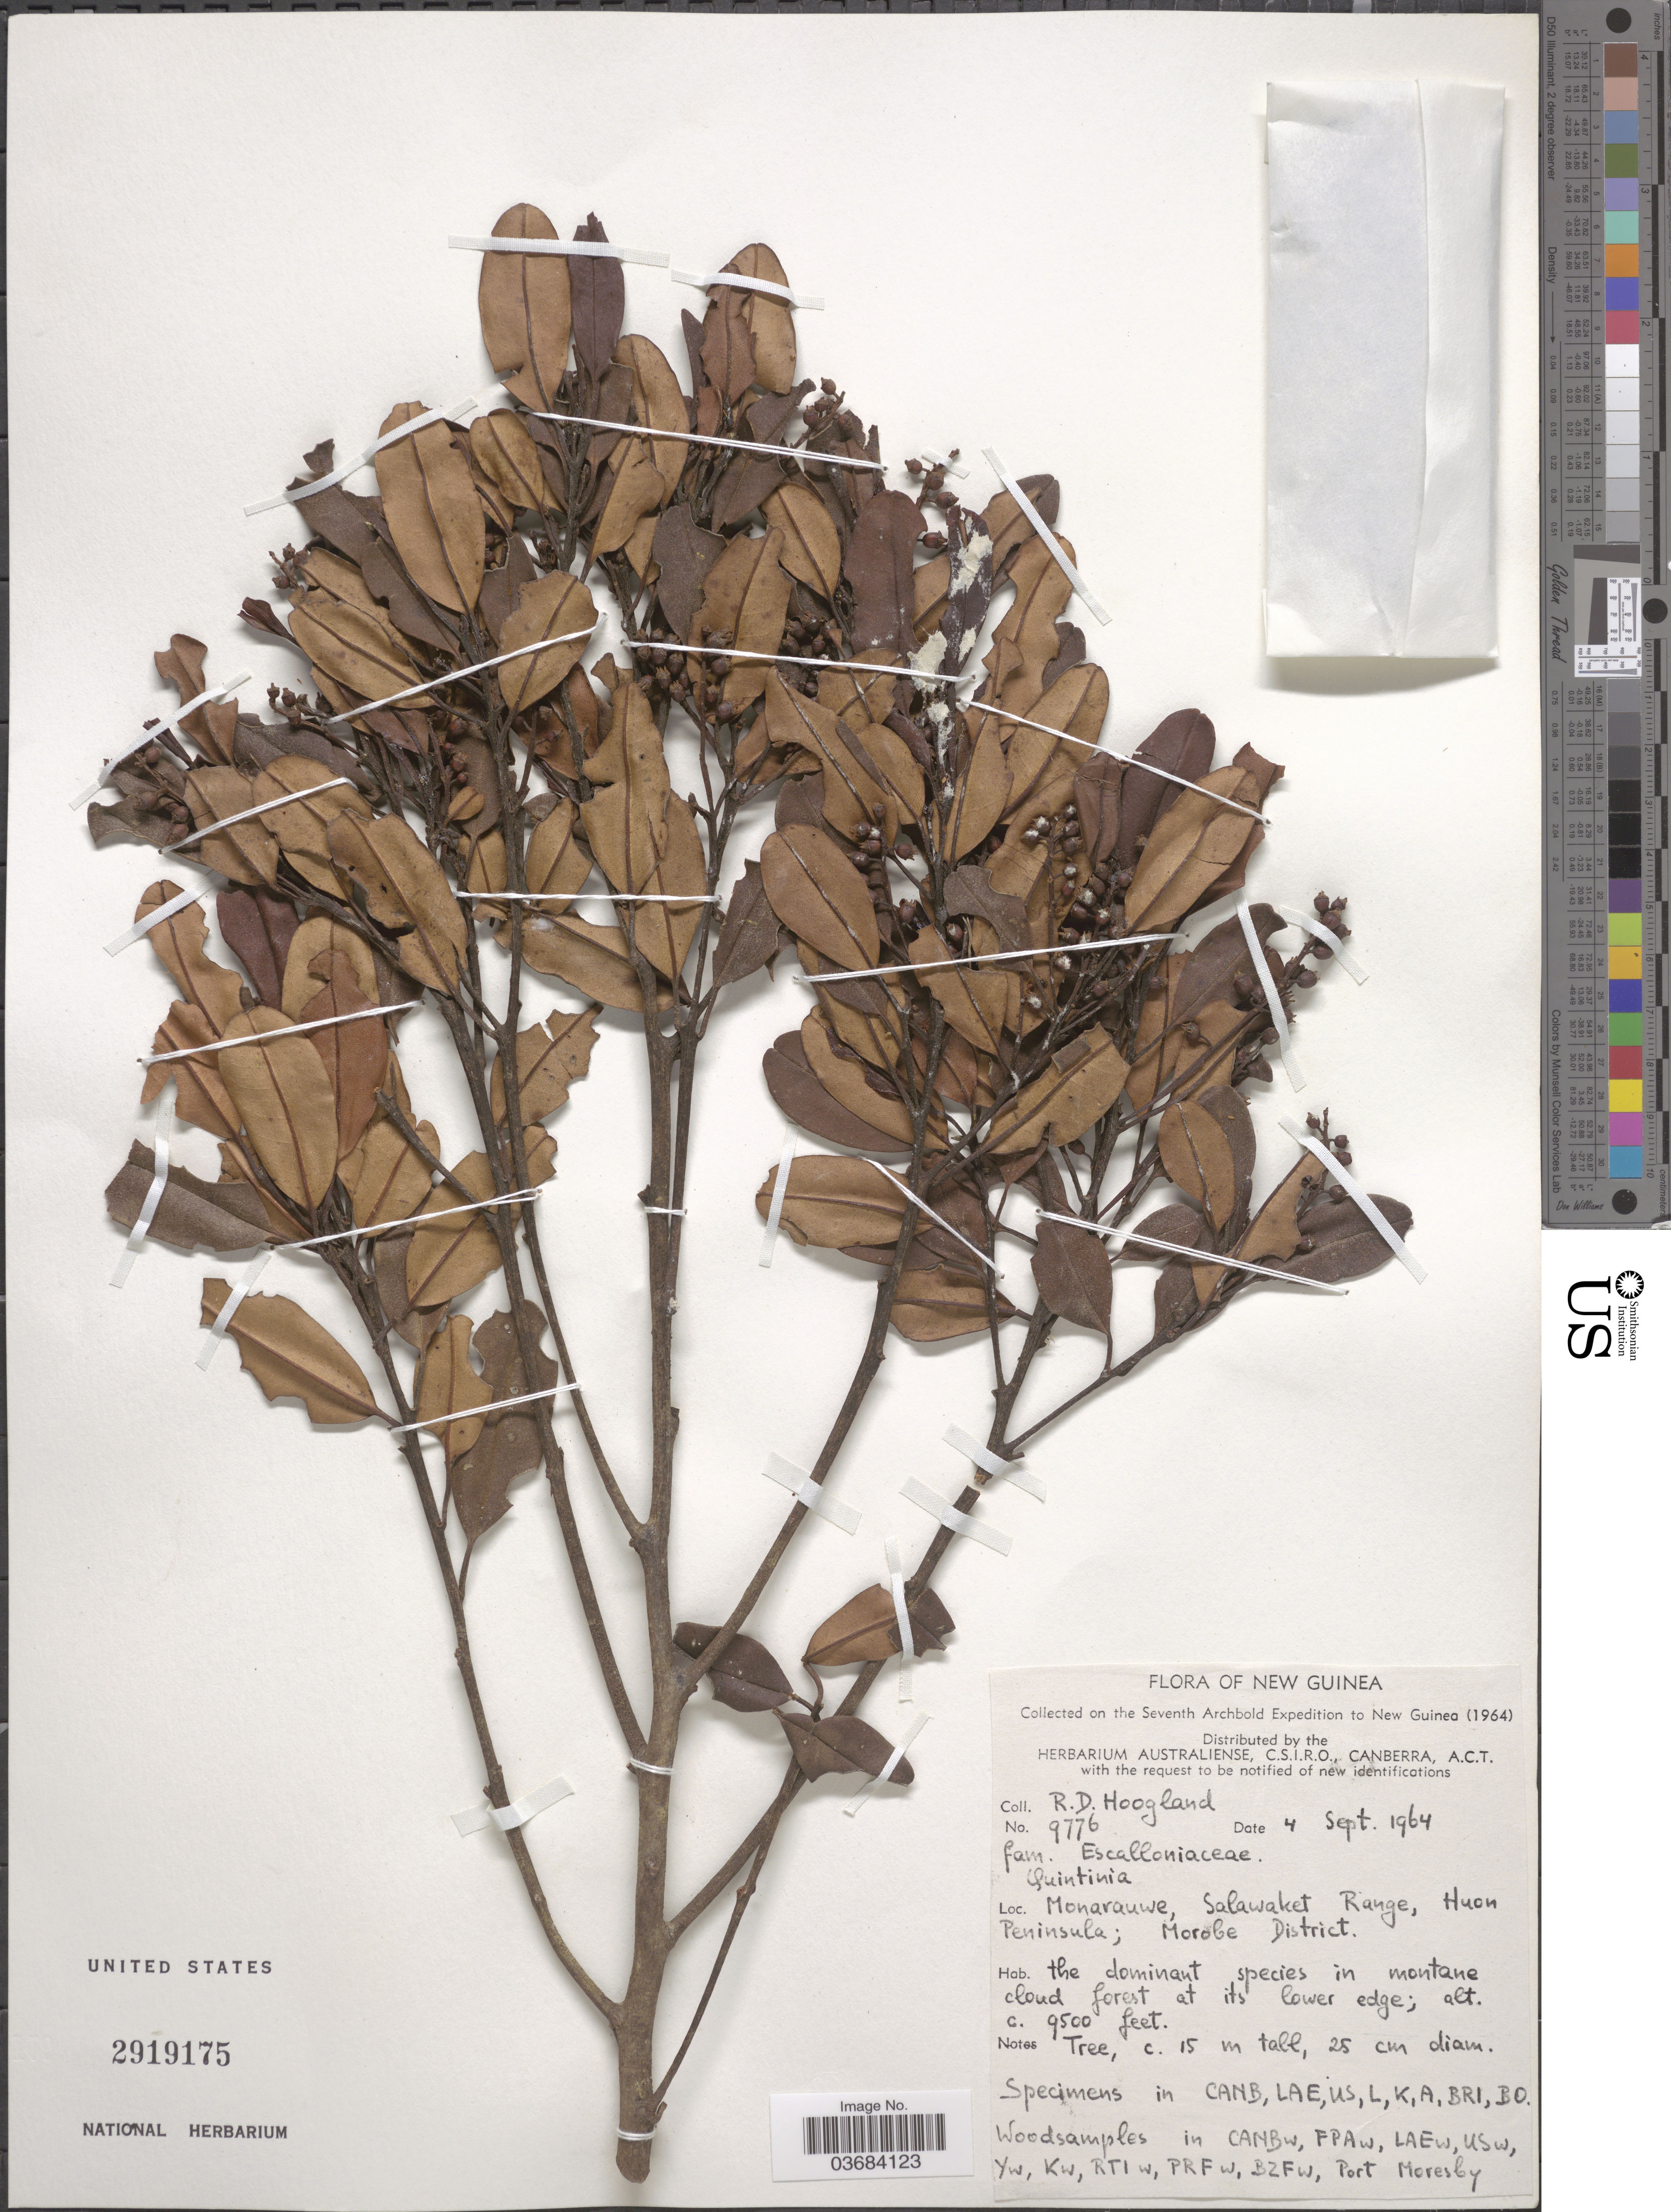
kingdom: Plantae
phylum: Tracheophyta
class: Magnoliopsida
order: Paracryphiales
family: Paracryphiaceae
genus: Quintinia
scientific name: Quintinia sp.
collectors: R. D. Hoogland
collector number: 9776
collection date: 1964-09-04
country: Papua New Guinea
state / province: Morobe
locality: New Guinea. The Seventh Archbold Expedition to New Guinea (1964). Monarauwe, Salawaket Range, Huon Peninsula; Morobe District.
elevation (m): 2896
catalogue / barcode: US 2919175